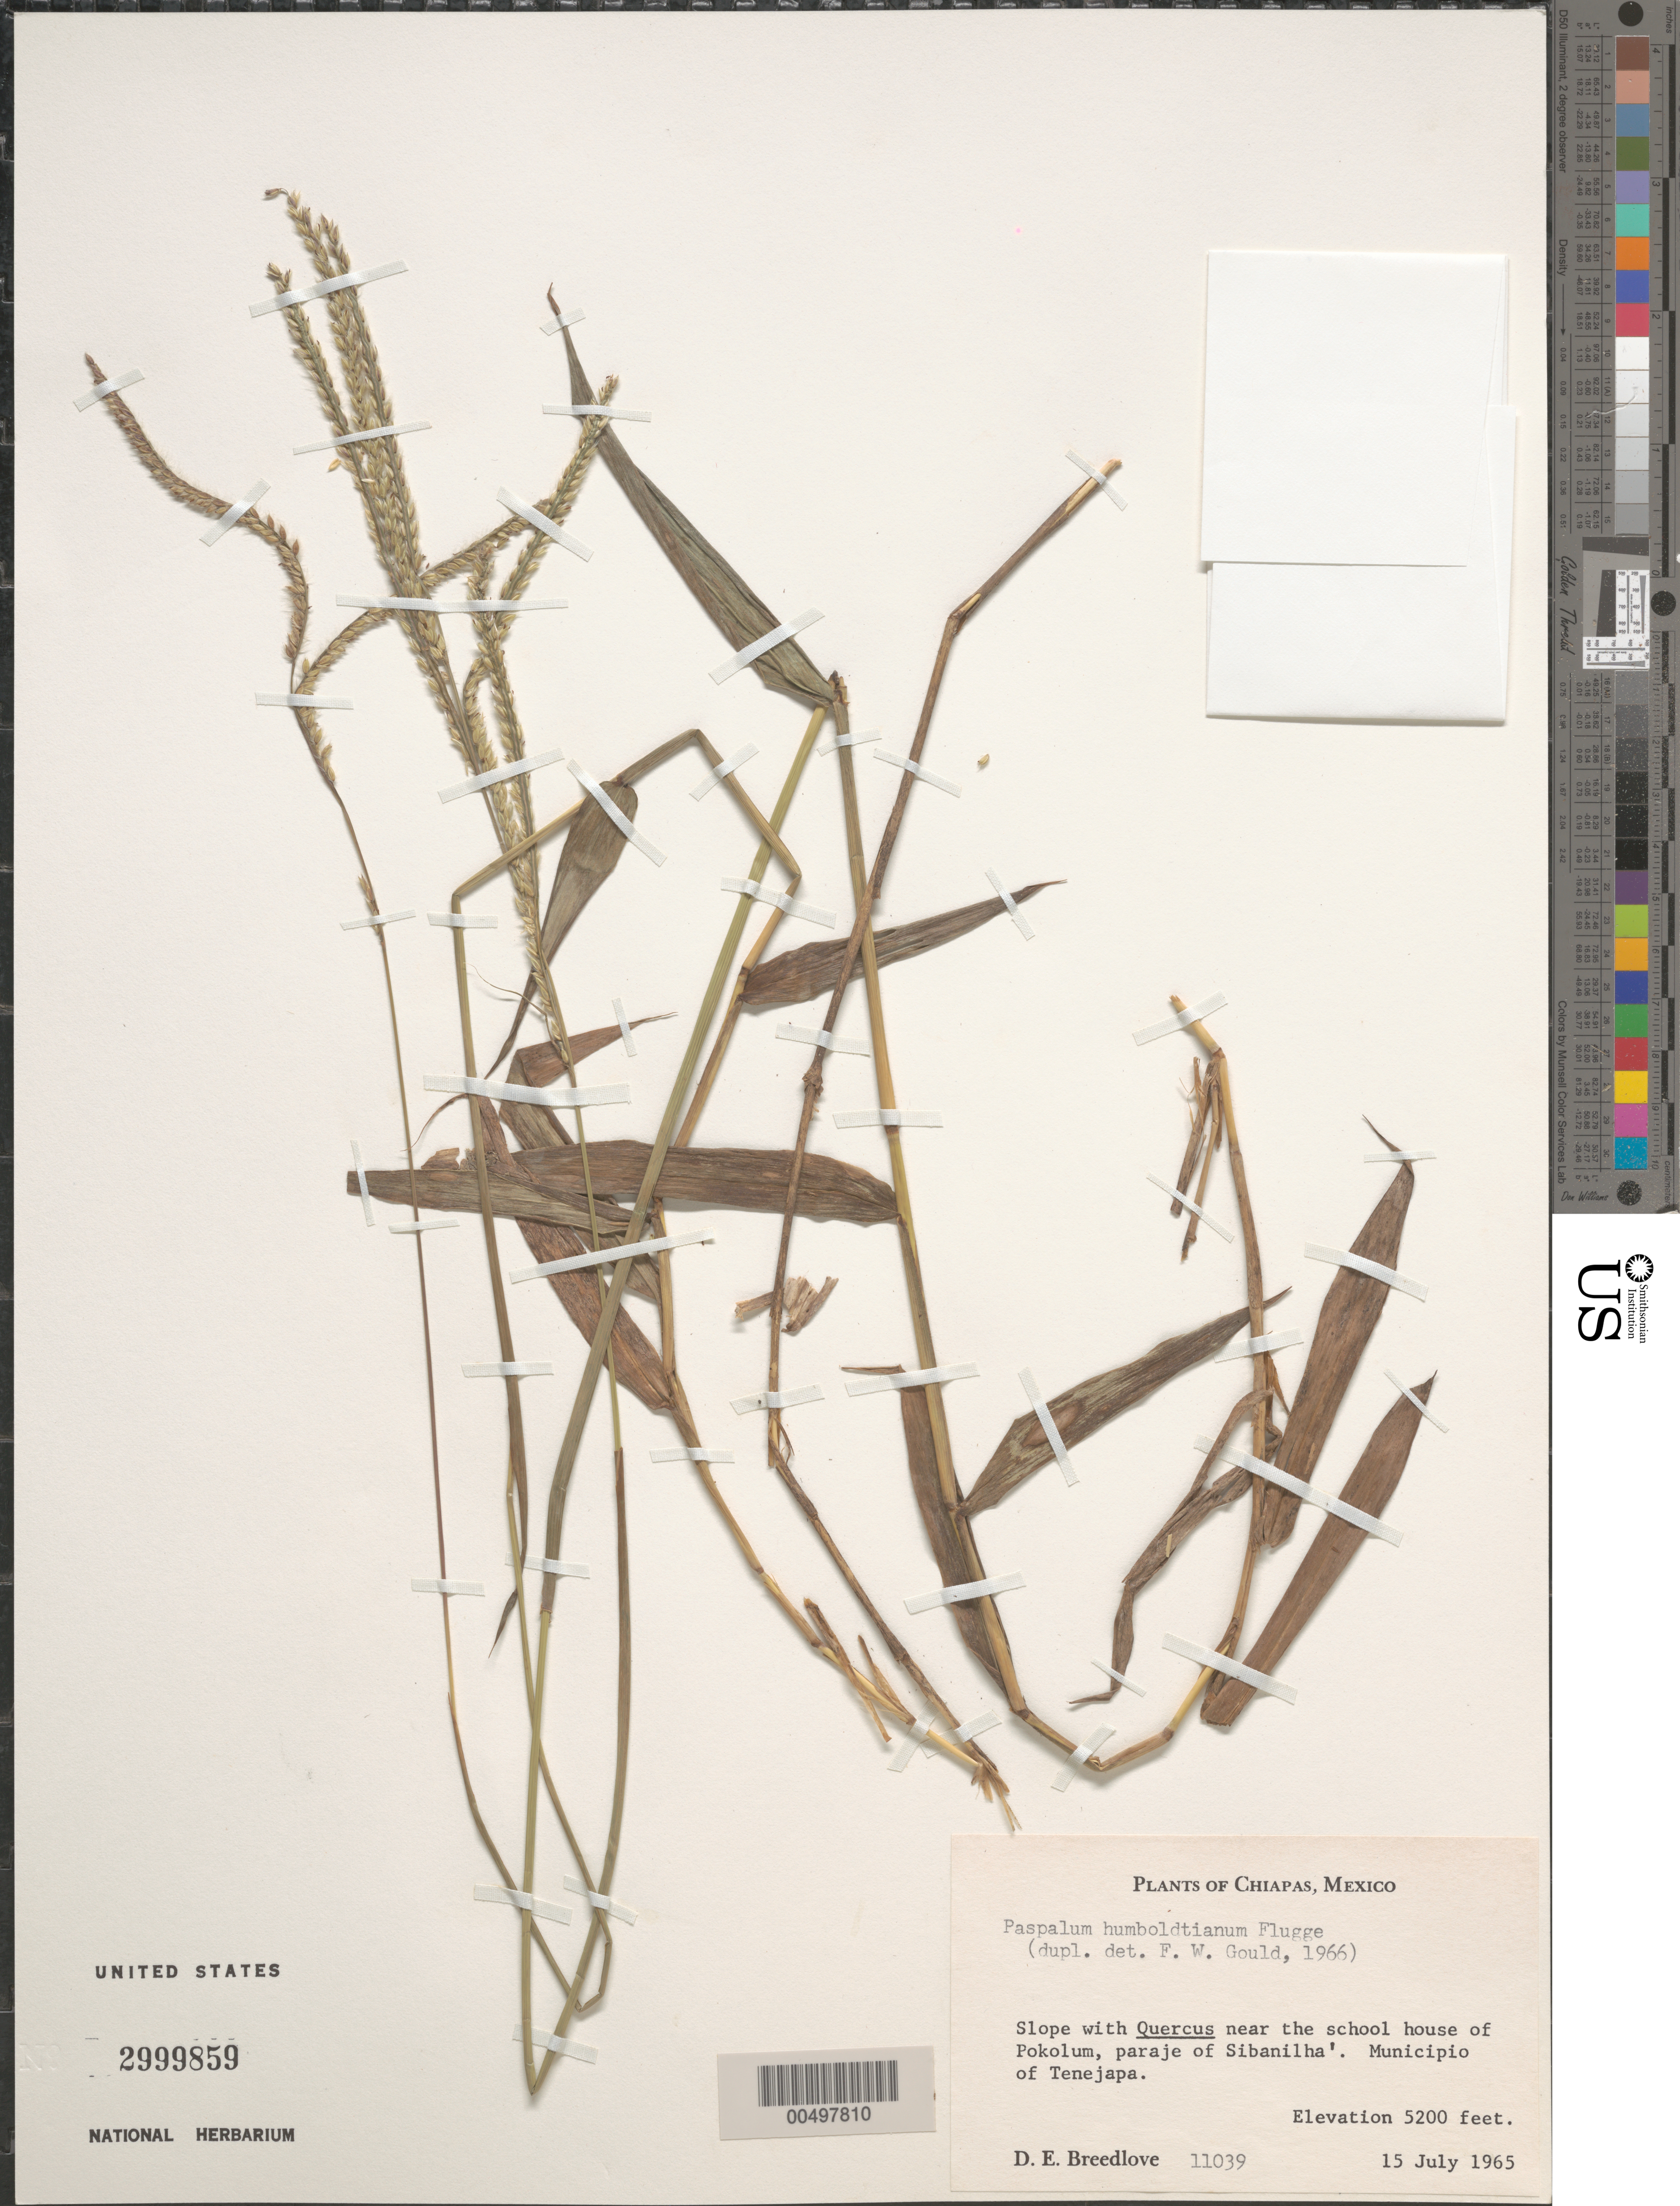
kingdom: Plantae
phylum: Tracheophyta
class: Liliopsida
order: Poales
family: Poaceae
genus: Paspalum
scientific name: Paspalum humboldtianum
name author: Flüggé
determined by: Gould, F. W.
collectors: D. E. Breedlove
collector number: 11039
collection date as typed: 15 Jul 1965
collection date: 1965-07-15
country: Mexico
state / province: Chiapas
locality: Near the school house of Pokolum, paraje of Sibanilha', Mun of Tenejapa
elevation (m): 1585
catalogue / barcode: US 2999859